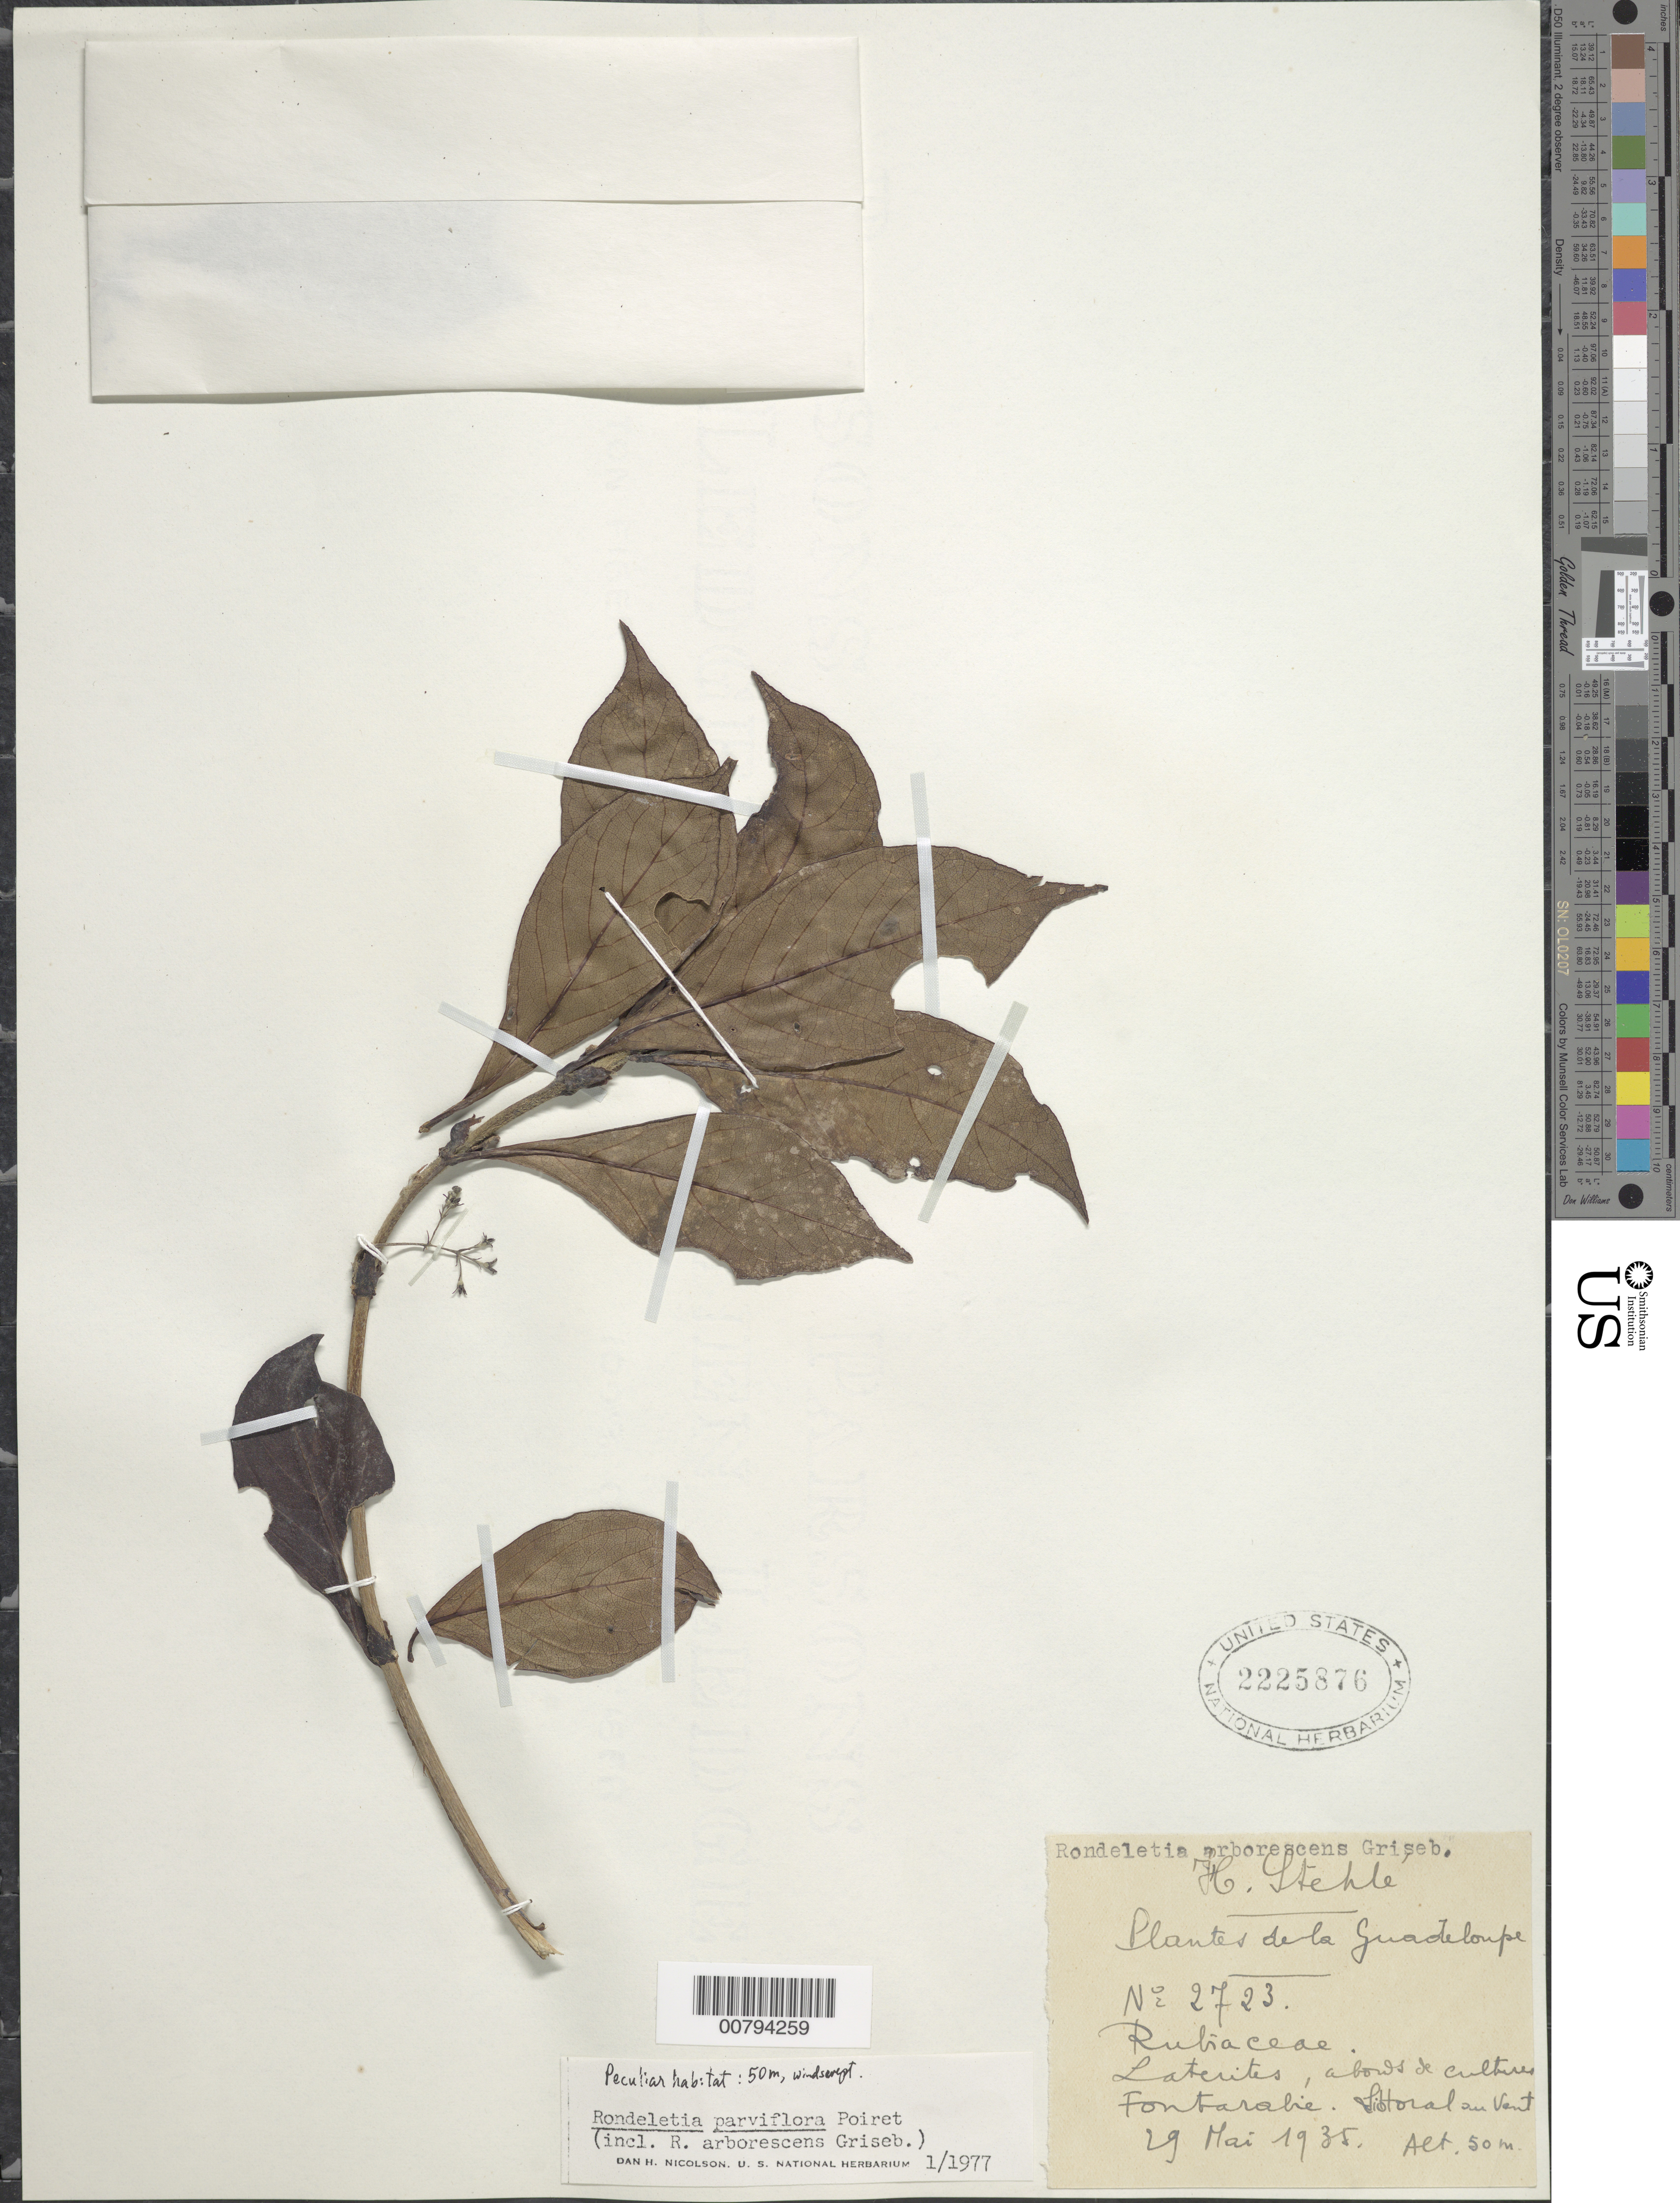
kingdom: Plantae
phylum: Tracheophyta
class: Magnoliopsida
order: Gentianales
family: Rubiaceae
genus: Rondeletia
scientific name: Rondeletia parviflora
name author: Poir.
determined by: Nicolson, Dan H.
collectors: H. Stehlé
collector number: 2723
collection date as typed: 29 May 1935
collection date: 1935-05-29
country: Guadeloupe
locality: Fontarabié (sp?). Littoral au Vent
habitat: Laterites, abows de cultures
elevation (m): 50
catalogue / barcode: US 2225876